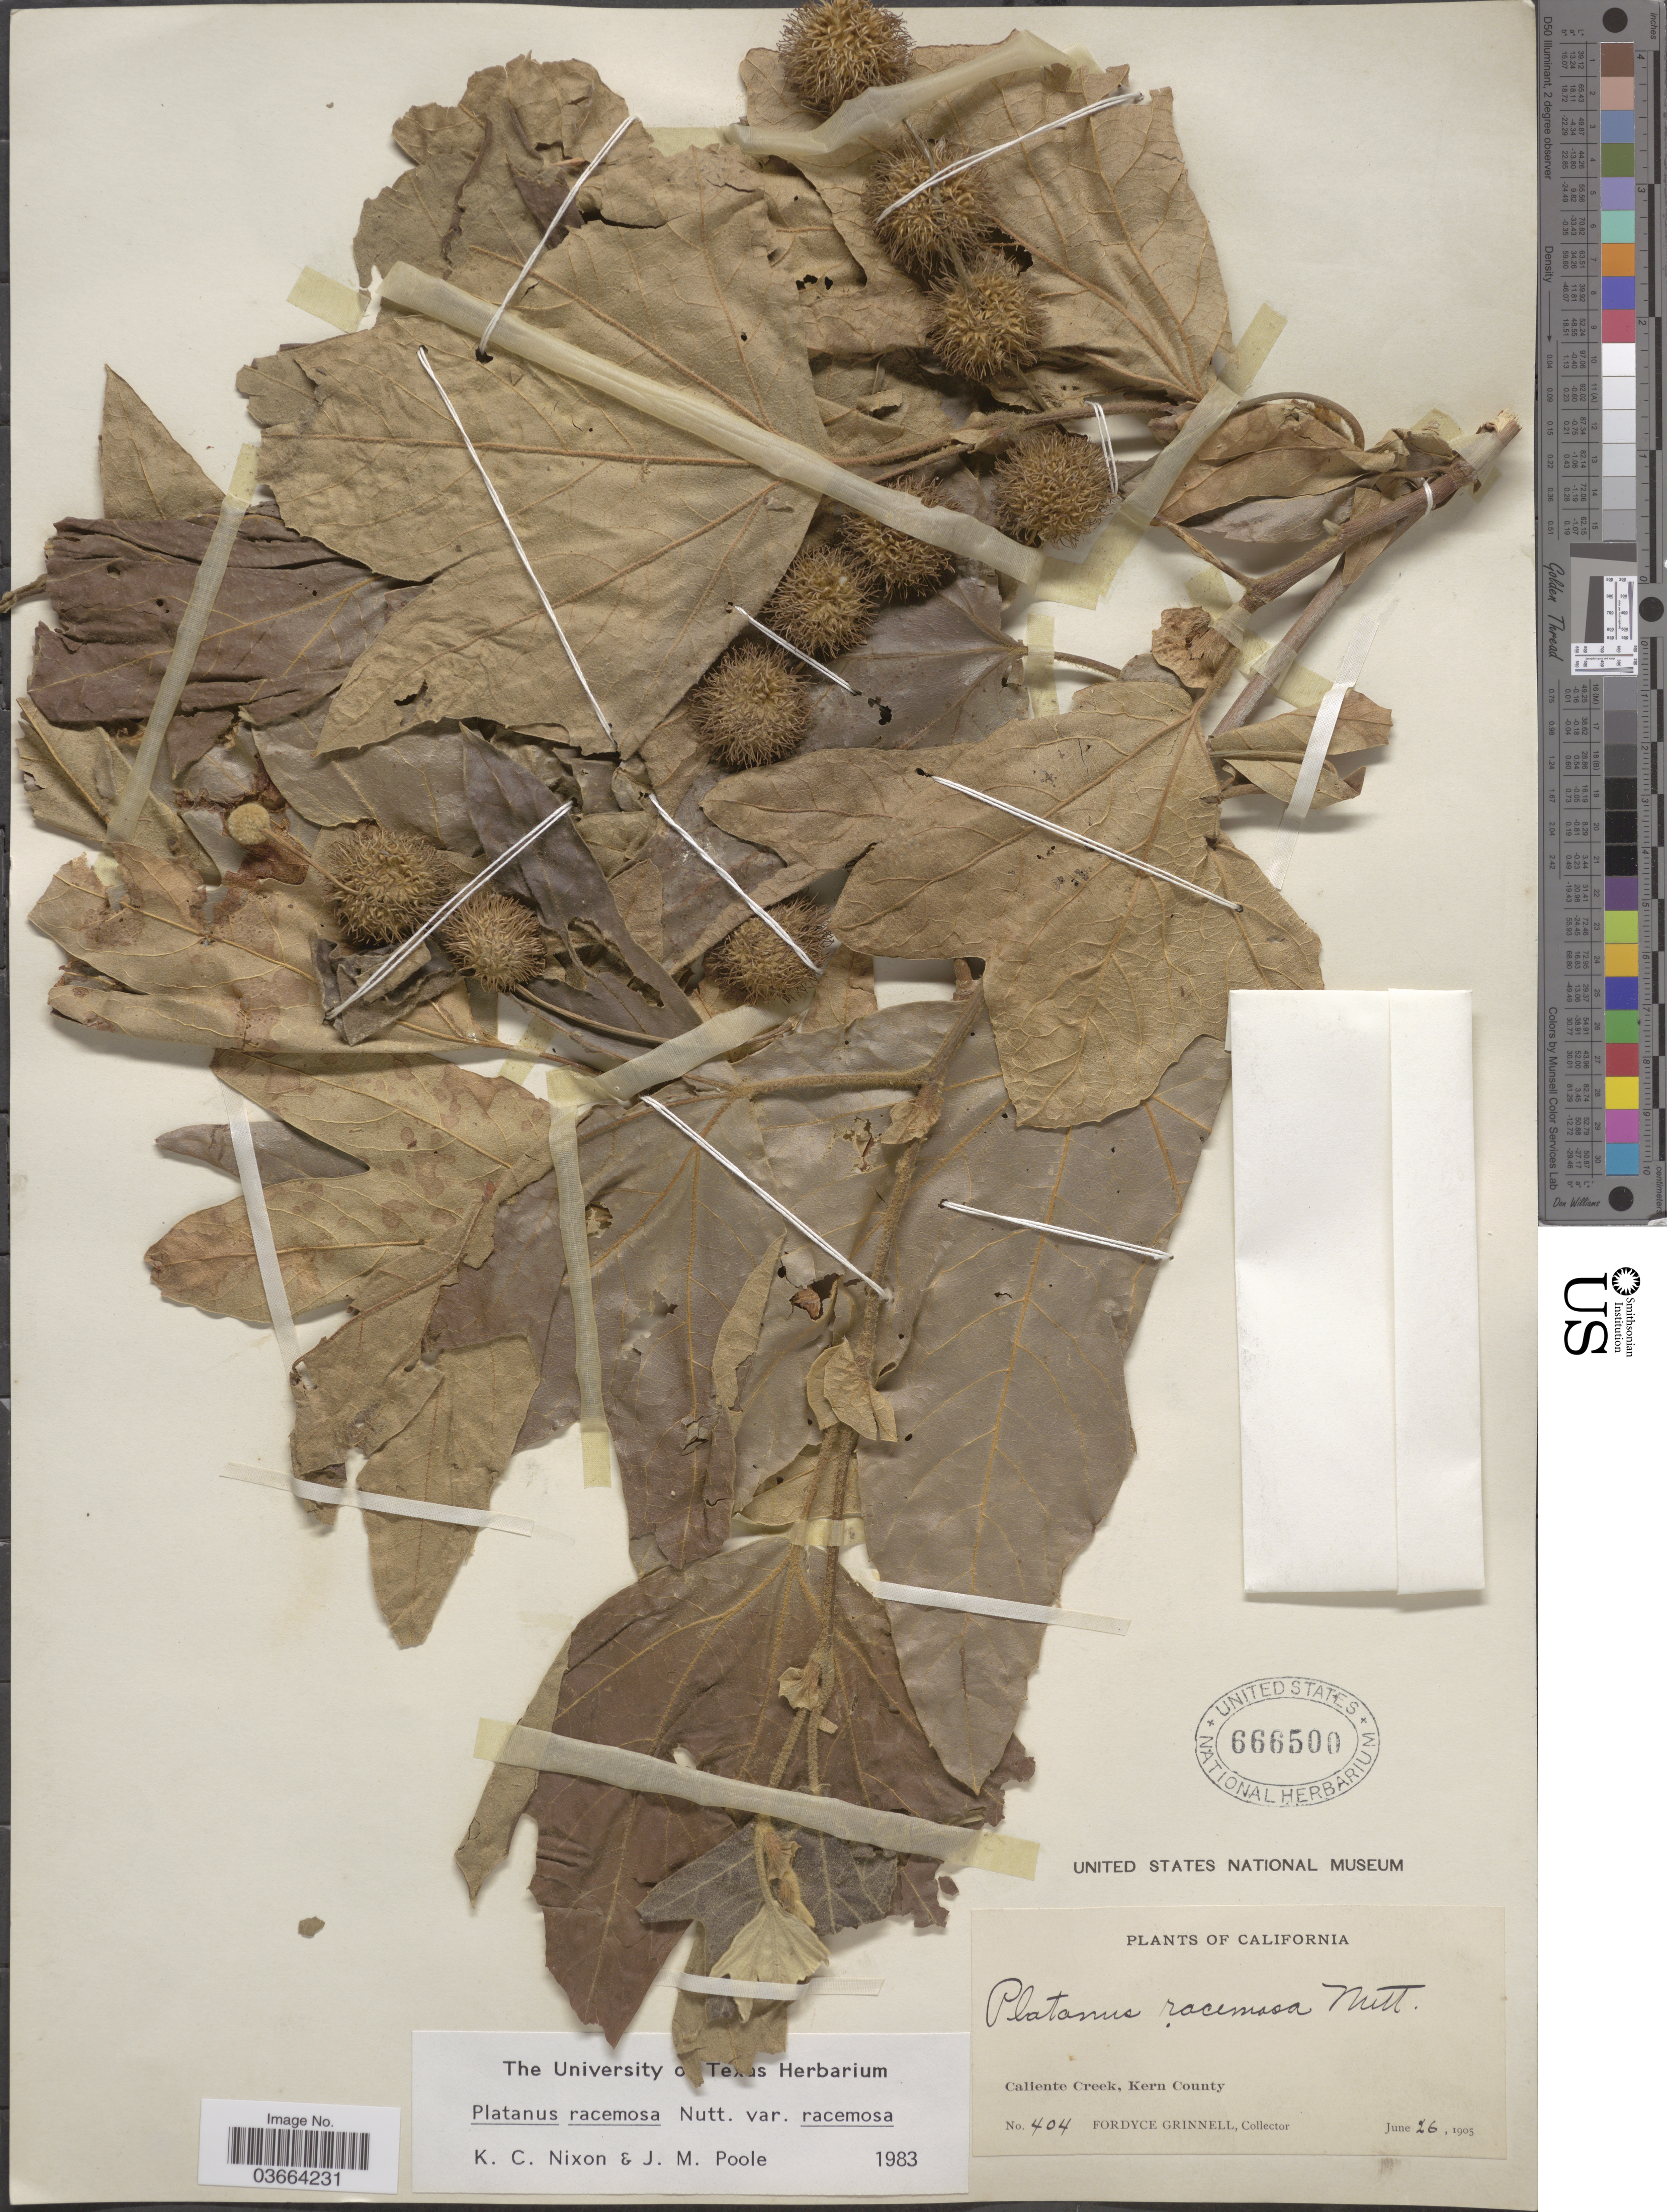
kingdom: Plantae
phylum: Tracheophyta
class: Magnoliopsida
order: Proteales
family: Platanaceae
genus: Platanus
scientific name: Platanus racemosa var. racemosa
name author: Nutt.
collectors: F. Grinnell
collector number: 404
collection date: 1905-06-26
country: United States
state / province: California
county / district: Kern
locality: Caliente Creek, Kern County.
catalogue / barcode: US 666500